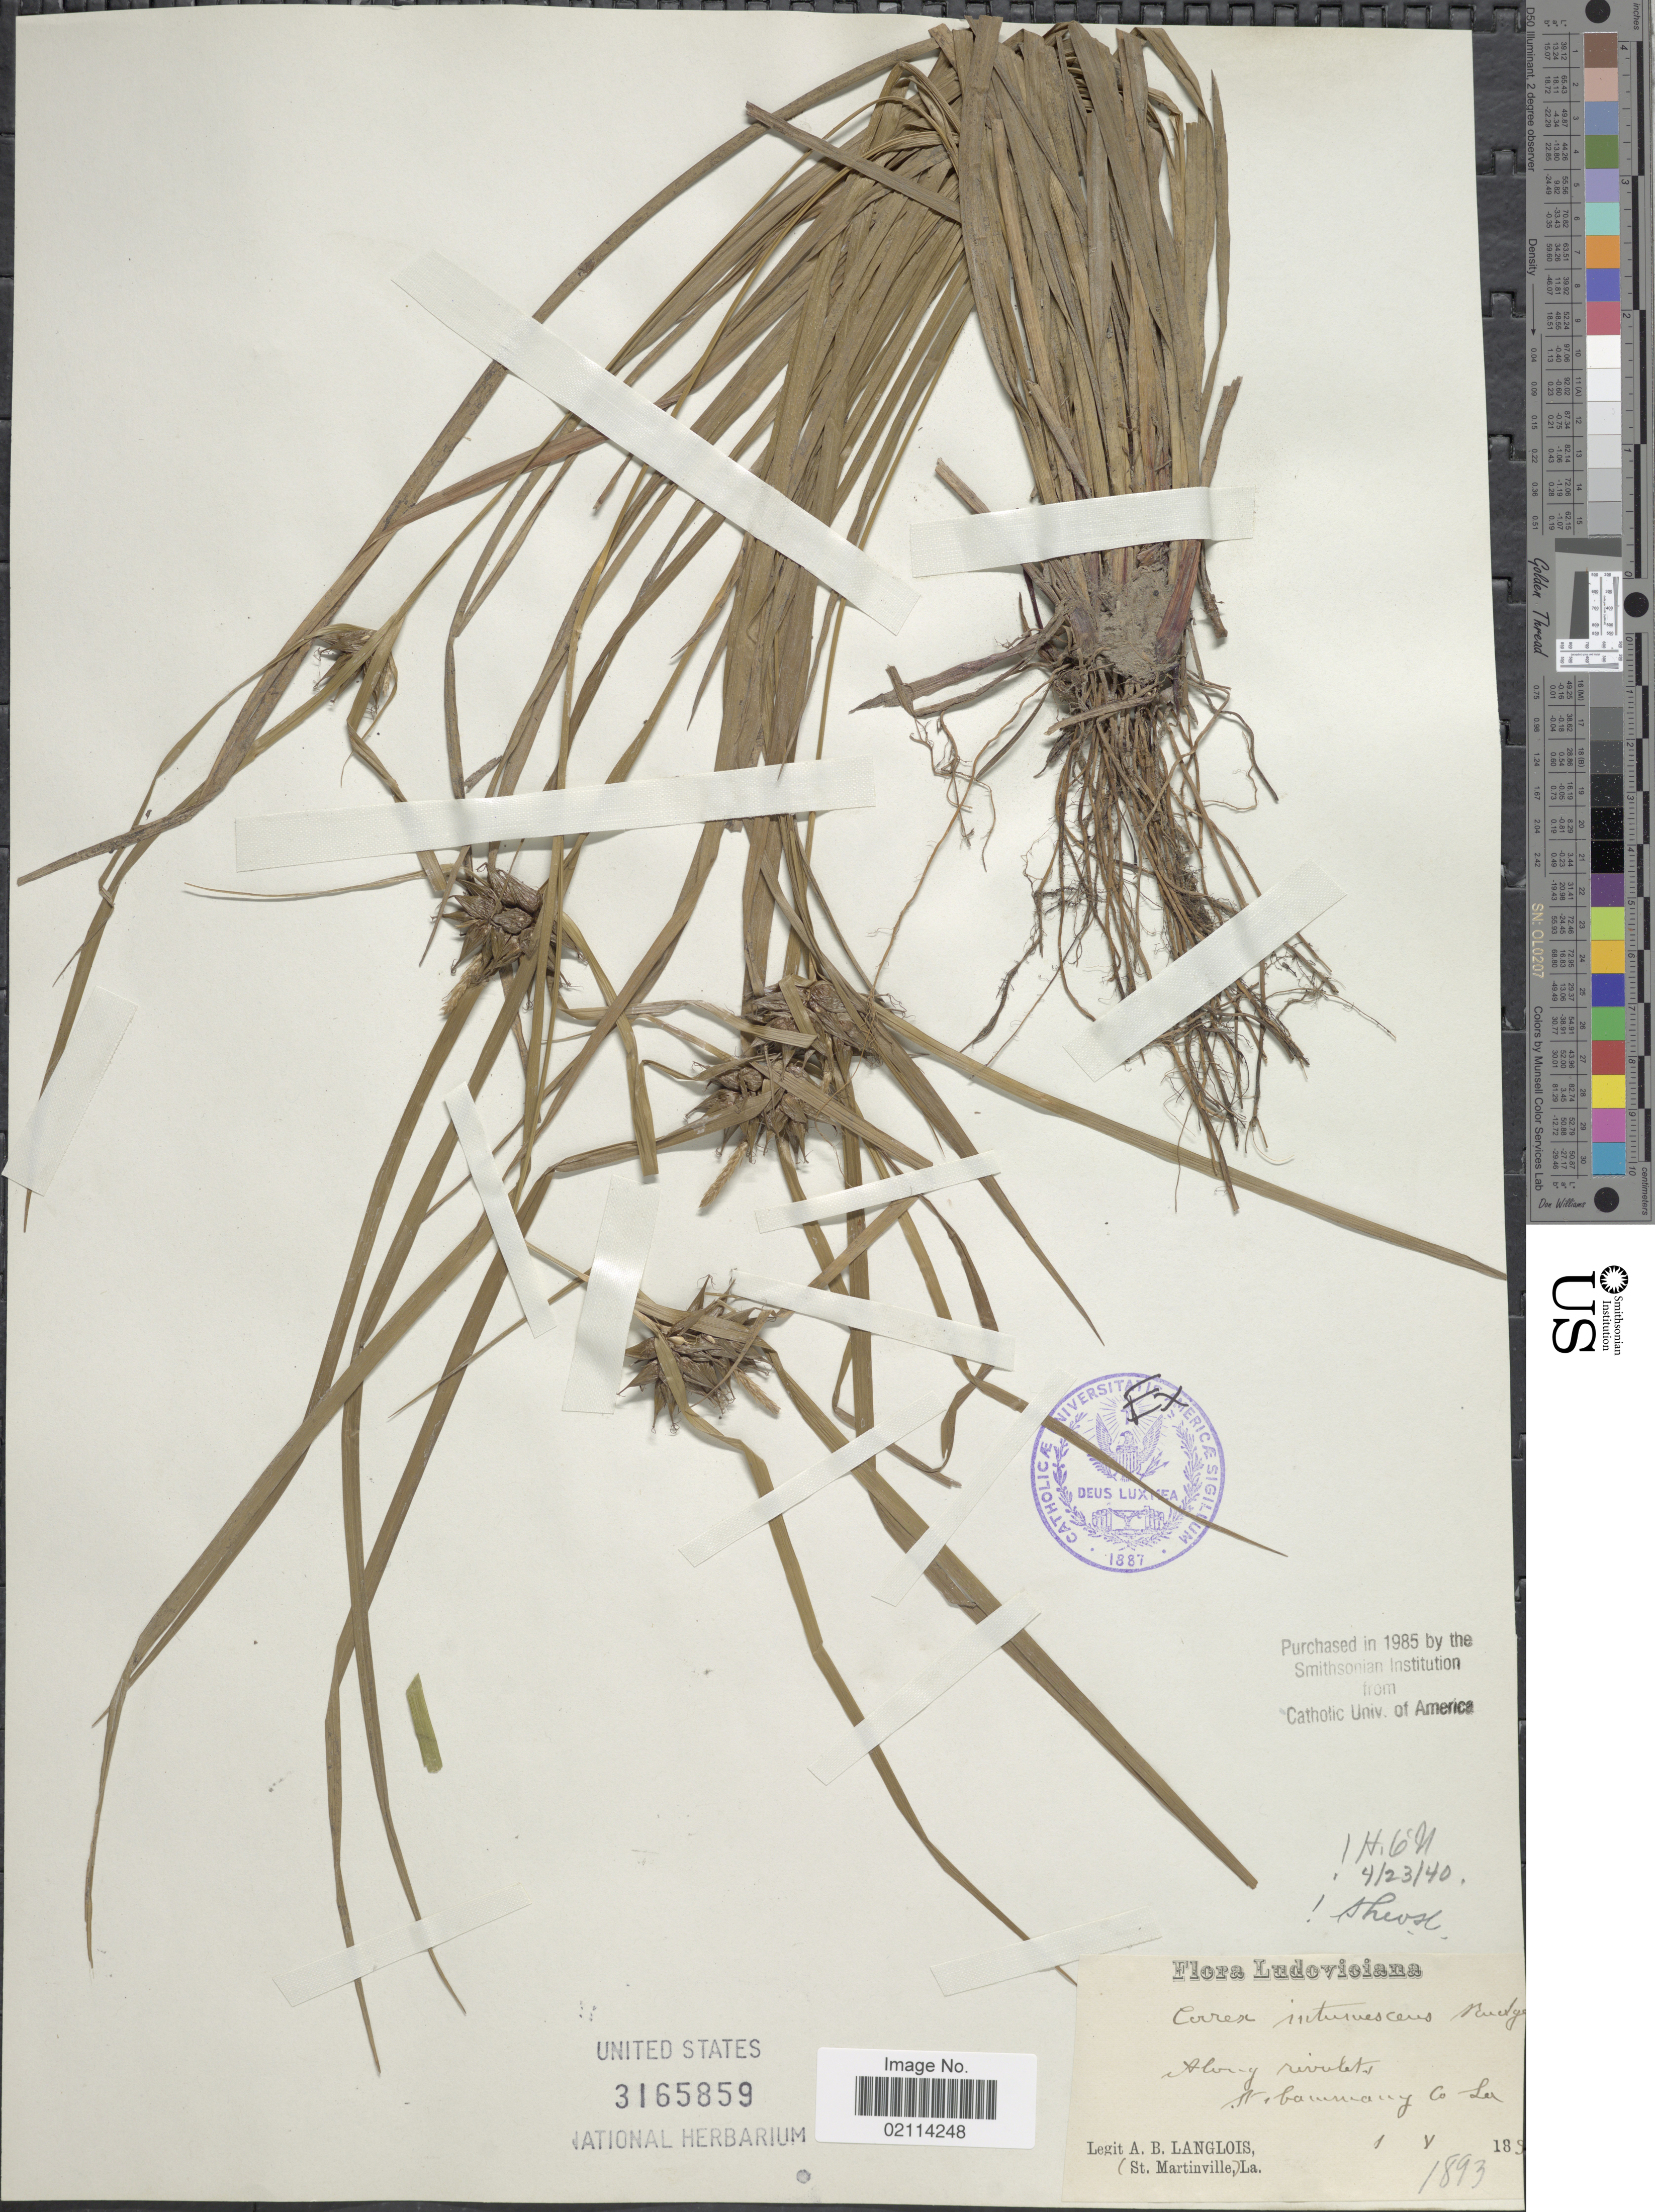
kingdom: Plantae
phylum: Tracheophyta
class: Liliopsida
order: Poales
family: Cyperaceae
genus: Carex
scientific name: Carex intumescens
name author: Rudge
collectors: A. Langlois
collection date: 1893-05-01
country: United States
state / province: Louisiana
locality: Along rivulets, St. Tammany Co.,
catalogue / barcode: US 3165859